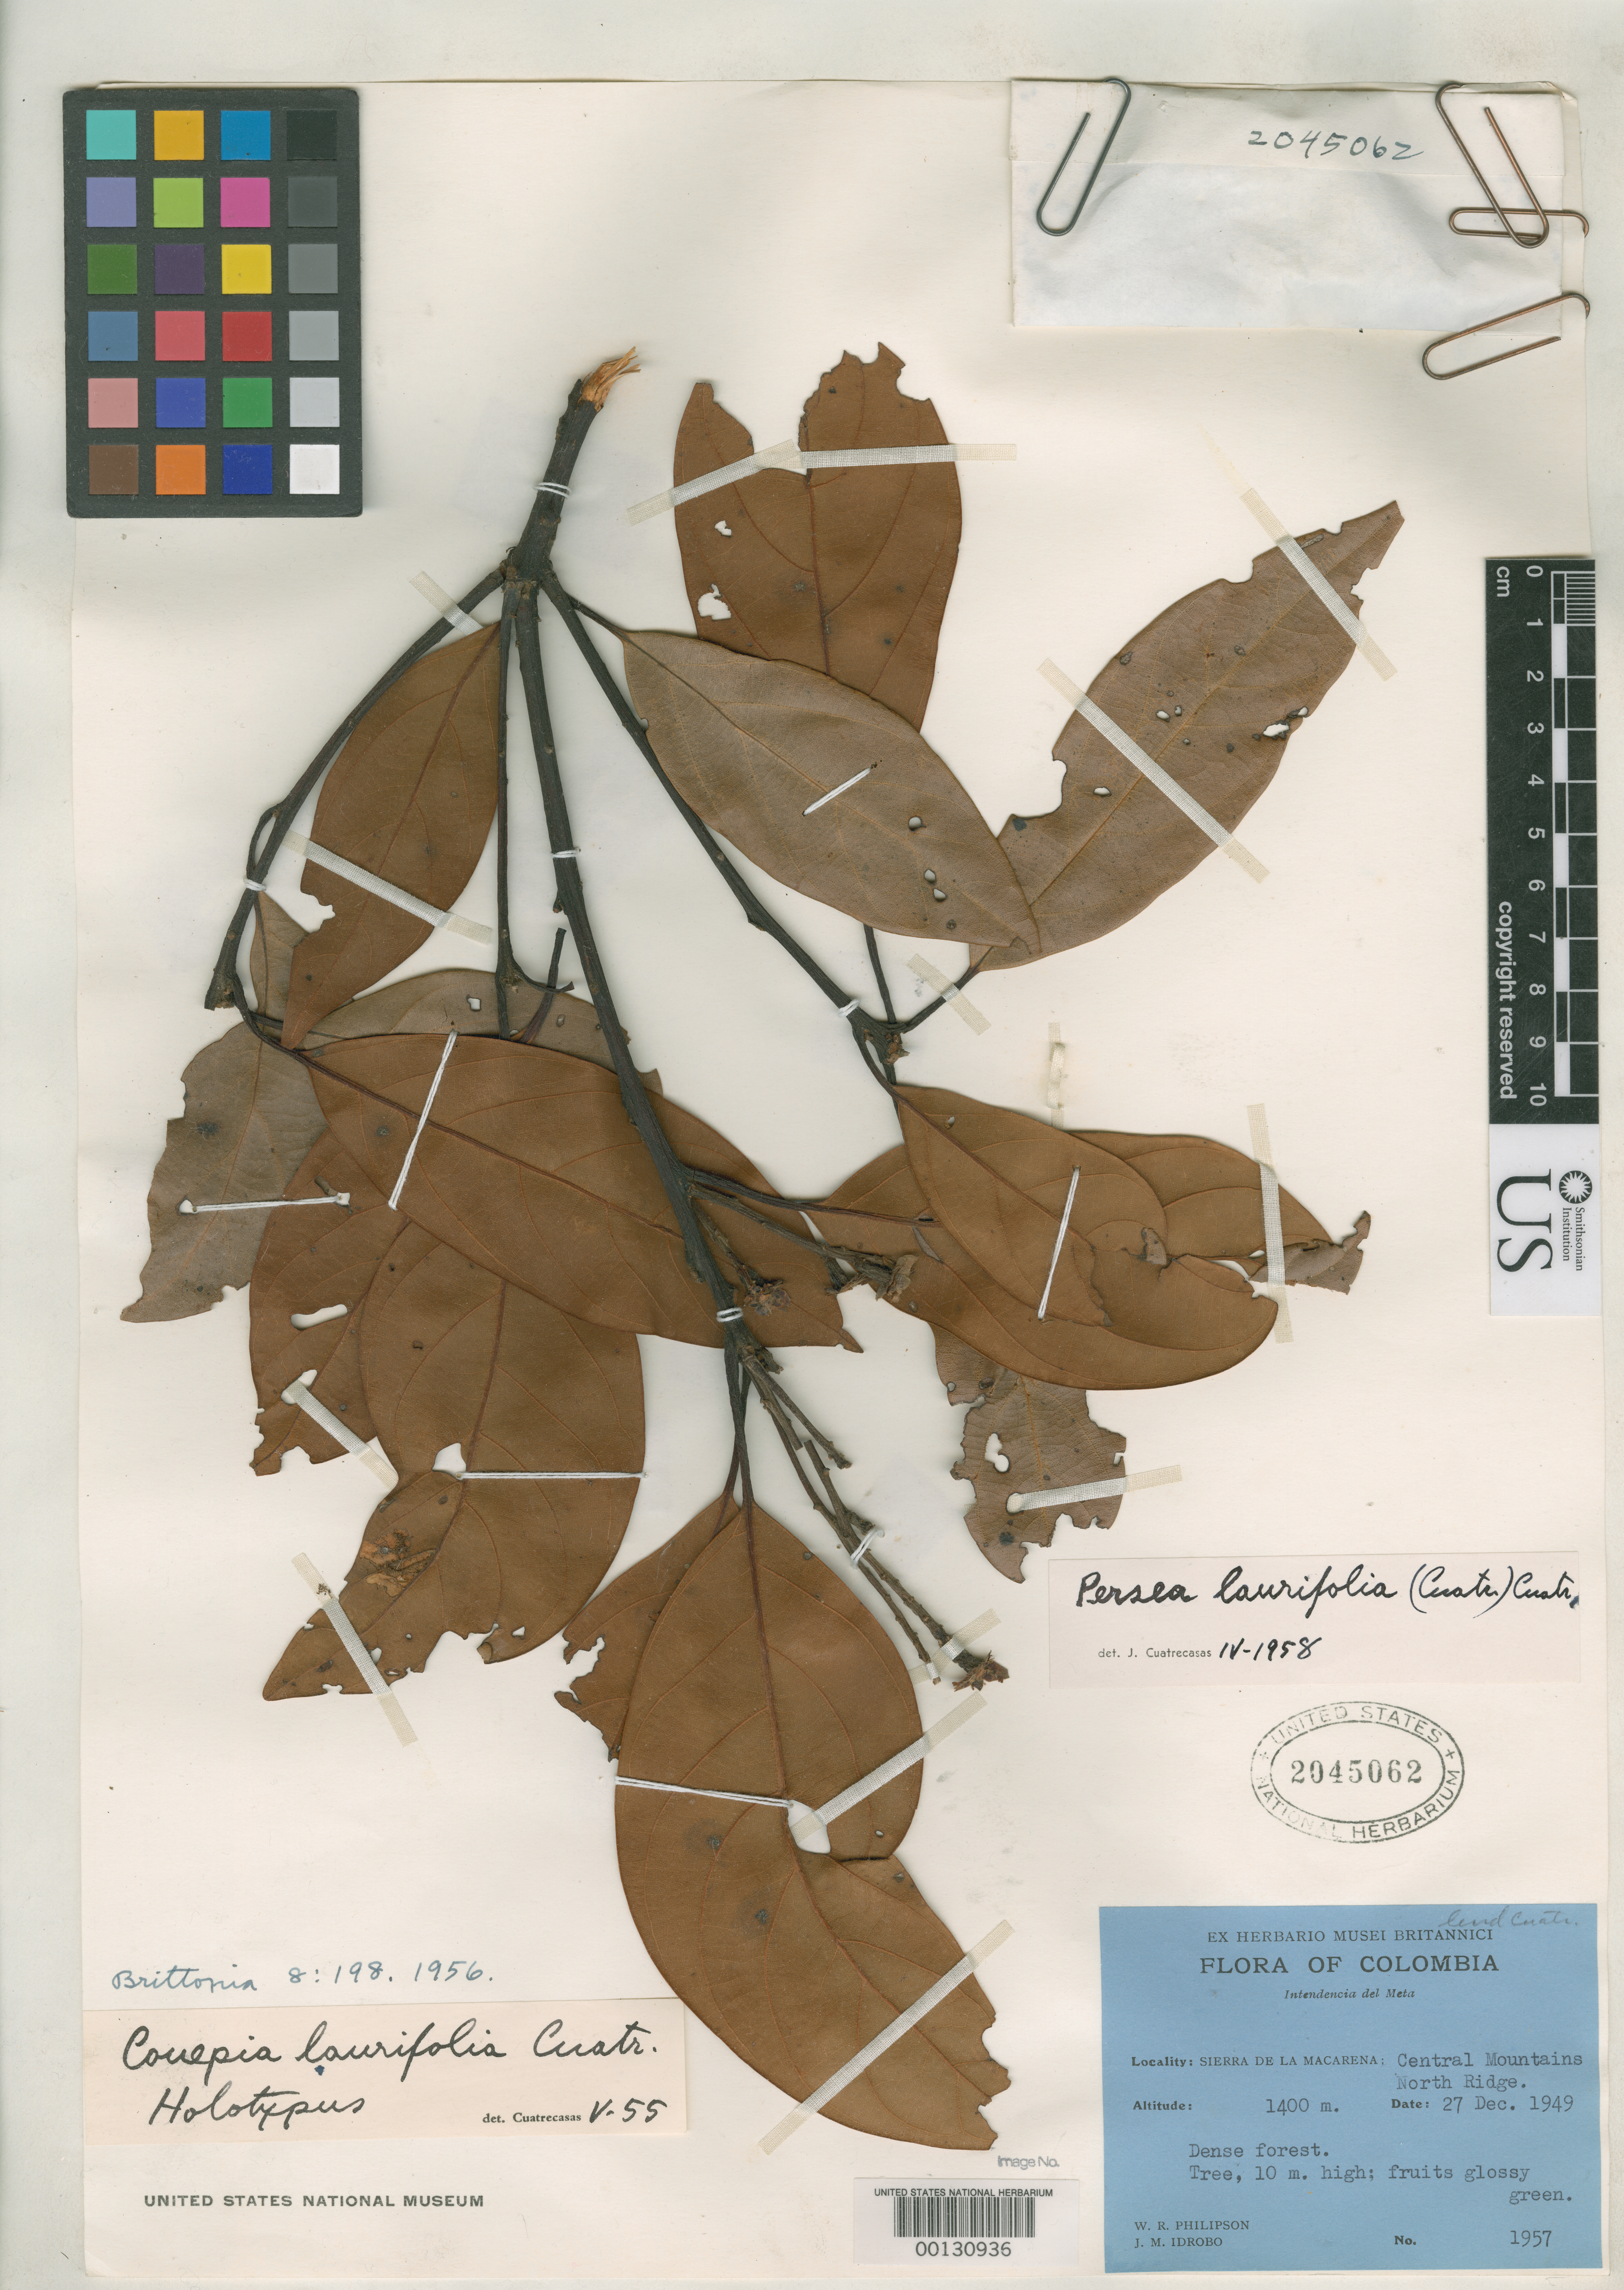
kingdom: Plantae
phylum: Tracheophyta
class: Magnoliopsida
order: Malpighiales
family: Chrysobalanaceae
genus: Couepia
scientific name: Couepia laurifolia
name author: Cuatrec.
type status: Holotype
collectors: W. R. Philipson & J. M. Idrobo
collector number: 1957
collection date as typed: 27 Dec 1949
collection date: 1949-12-27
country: Colombia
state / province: Meta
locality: Sierra de La Macarena, Central Mts. N ridge.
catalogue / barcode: US 2045062